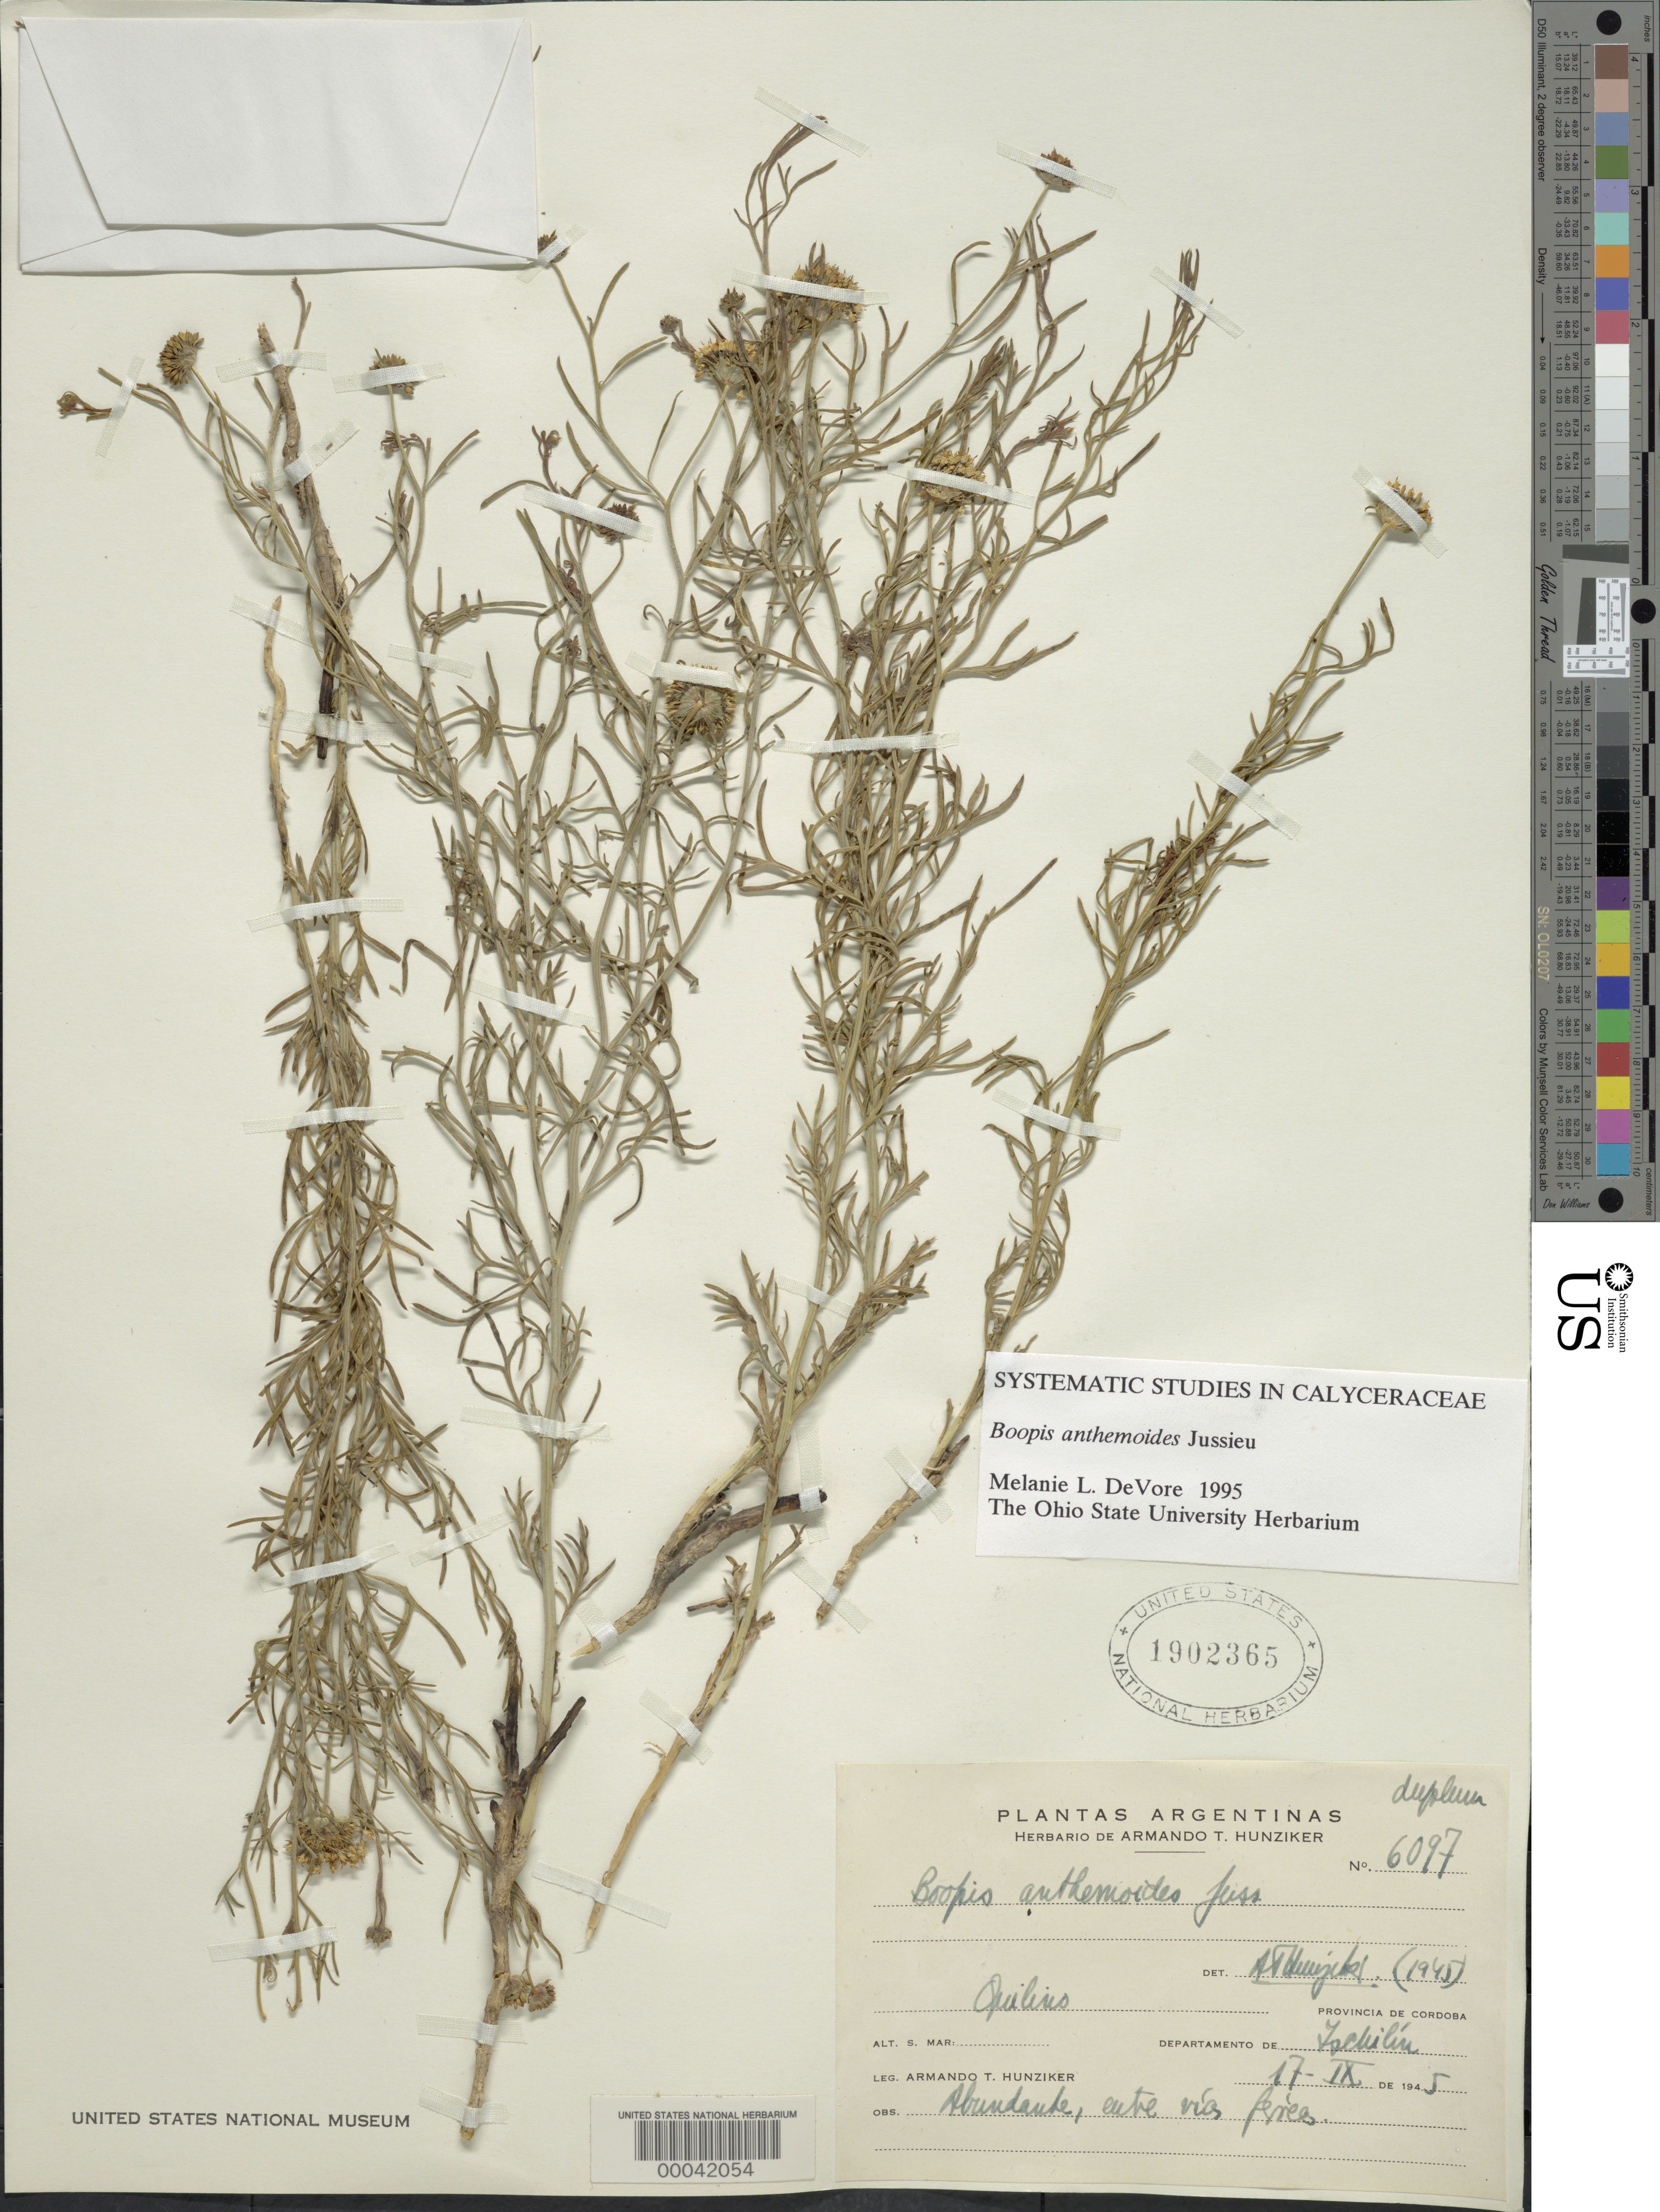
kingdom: Plantae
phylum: Tracheophyta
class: Magnoliopsida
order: Asterales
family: Calyceraceae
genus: Boopis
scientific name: Boopis anthemoides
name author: Juss.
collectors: A. T. Hunziker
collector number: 6097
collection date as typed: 17 Sep 1945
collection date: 1945-09-17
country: Argentina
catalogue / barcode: US 1902365